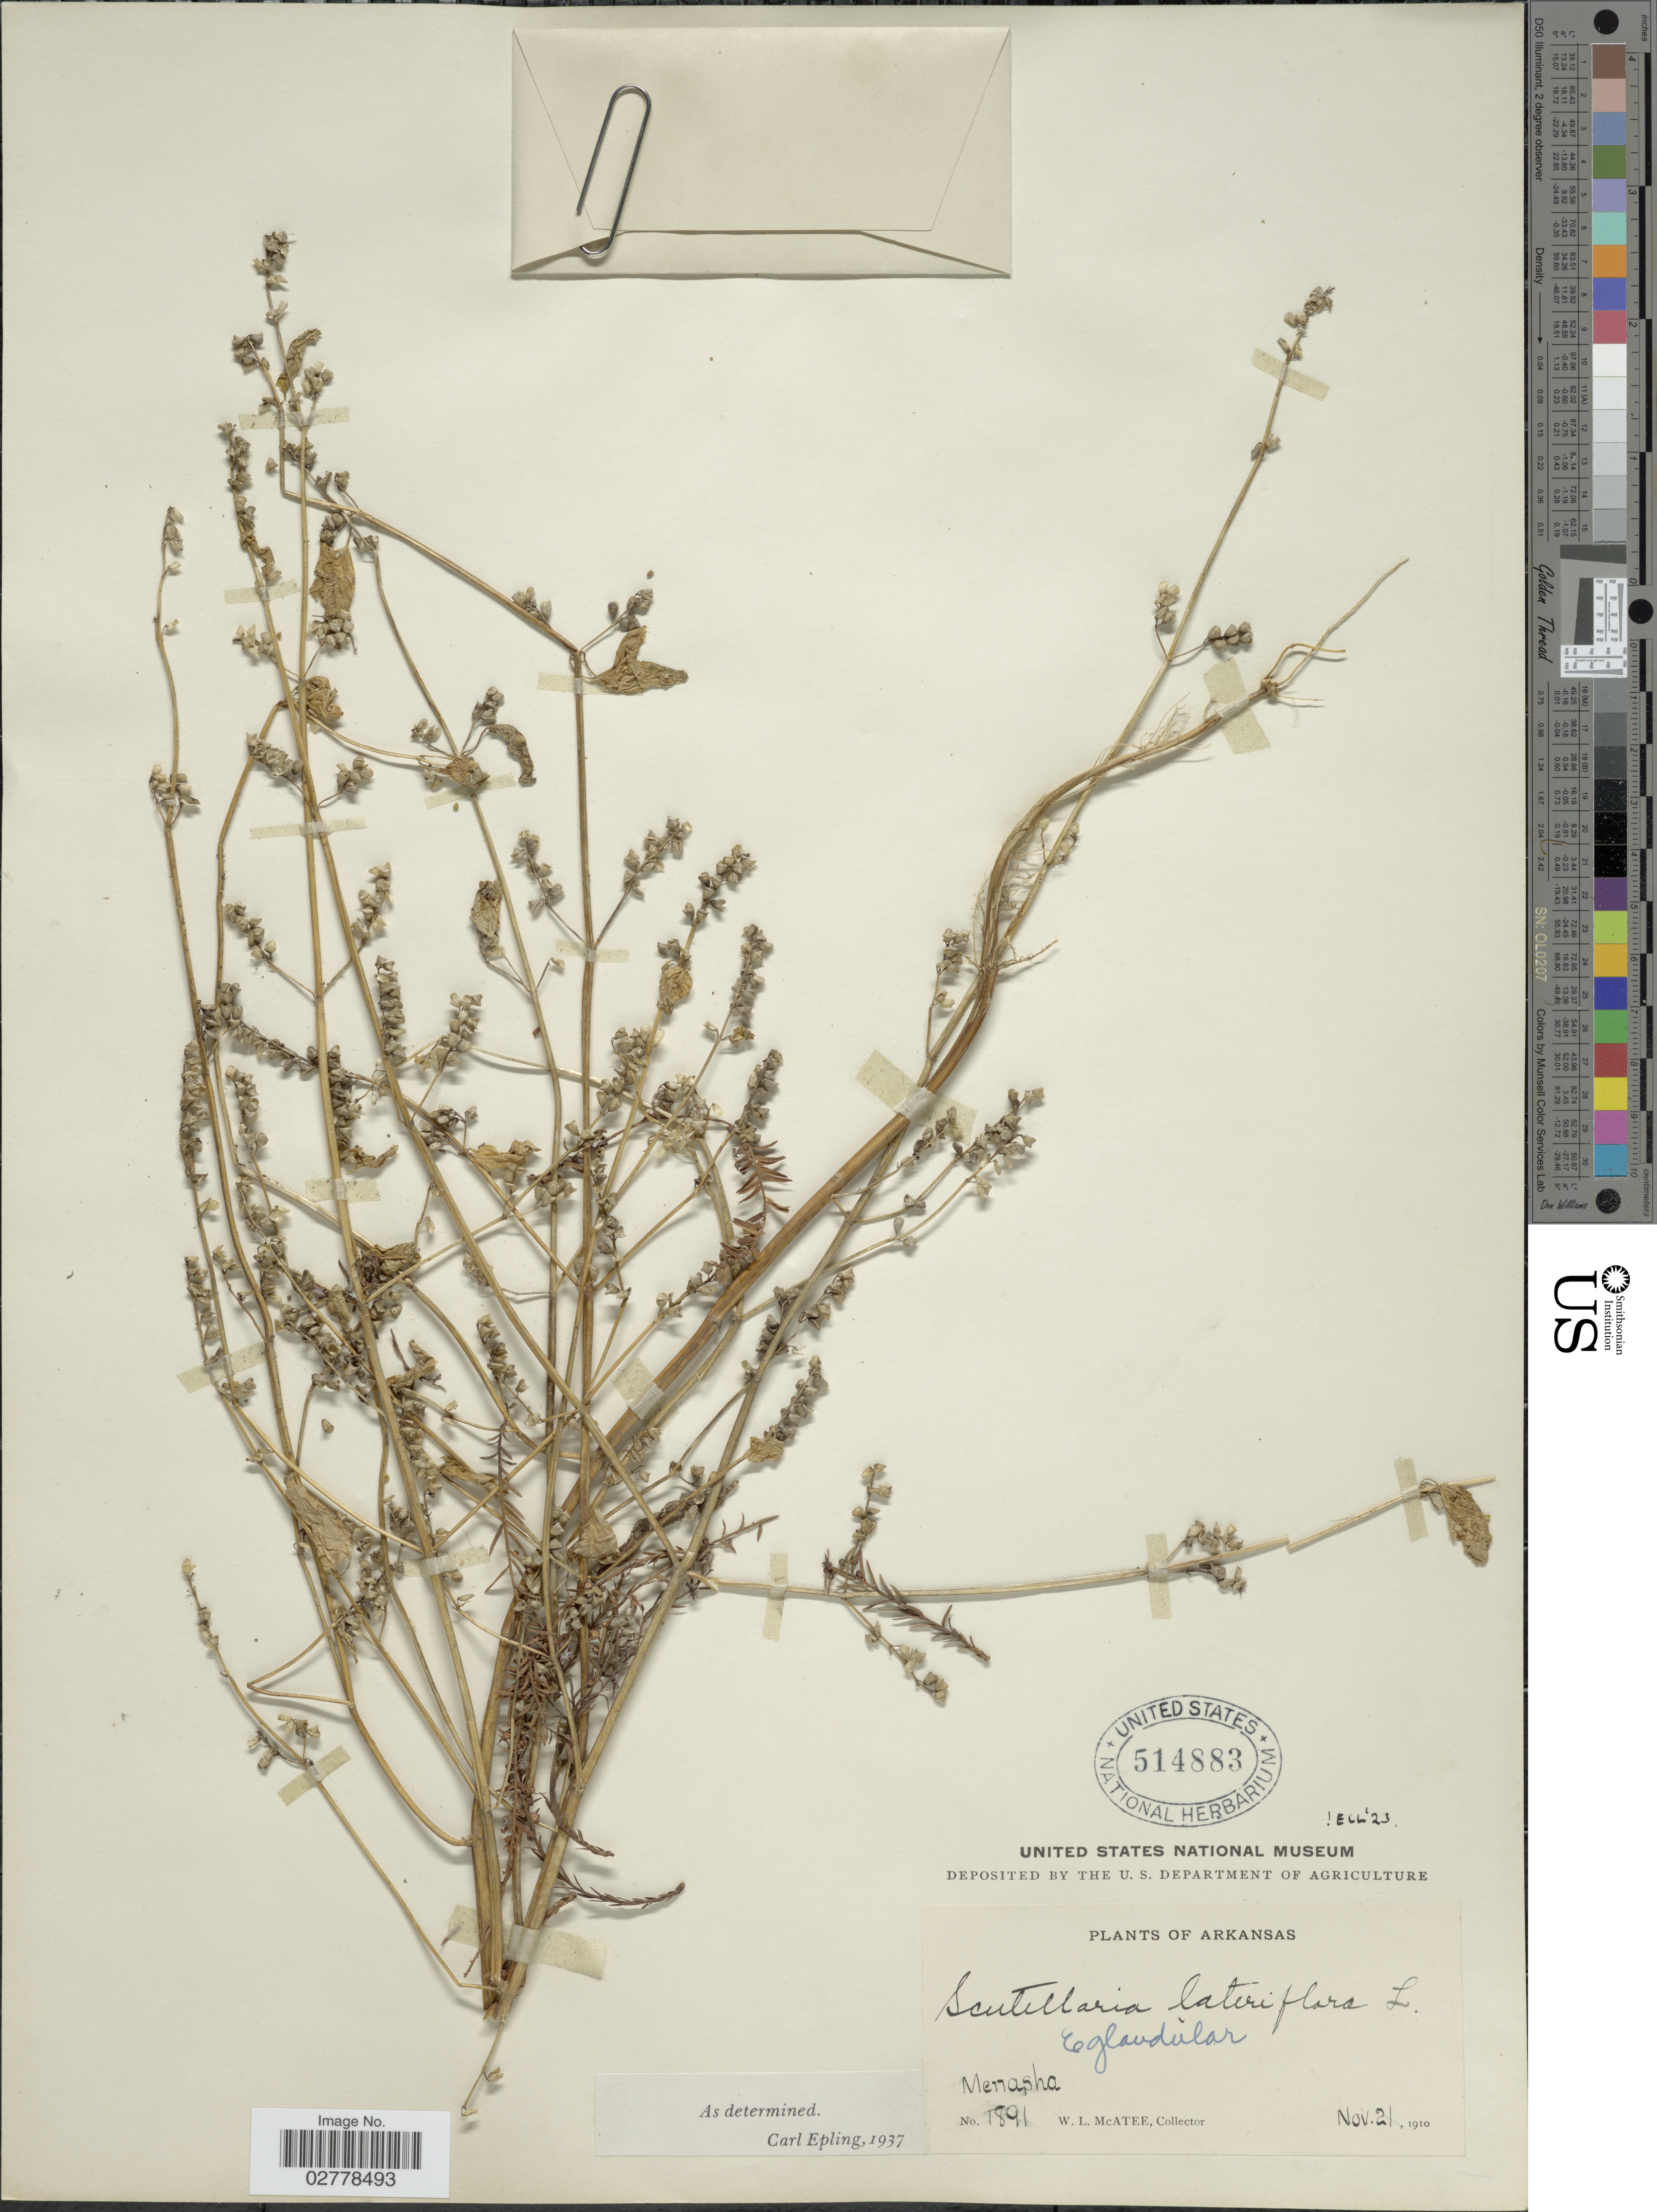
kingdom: Plantae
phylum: Tracheophyta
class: Magnoliopsida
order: Lamiales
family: Lamiaceae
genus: Scutellaria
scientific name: Scutellaria lateriflora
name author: L.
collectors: W. McAtee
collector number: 1891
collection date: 1910-11-21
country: United States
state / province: Arkansas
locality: Menasha.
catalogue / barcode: US 514883